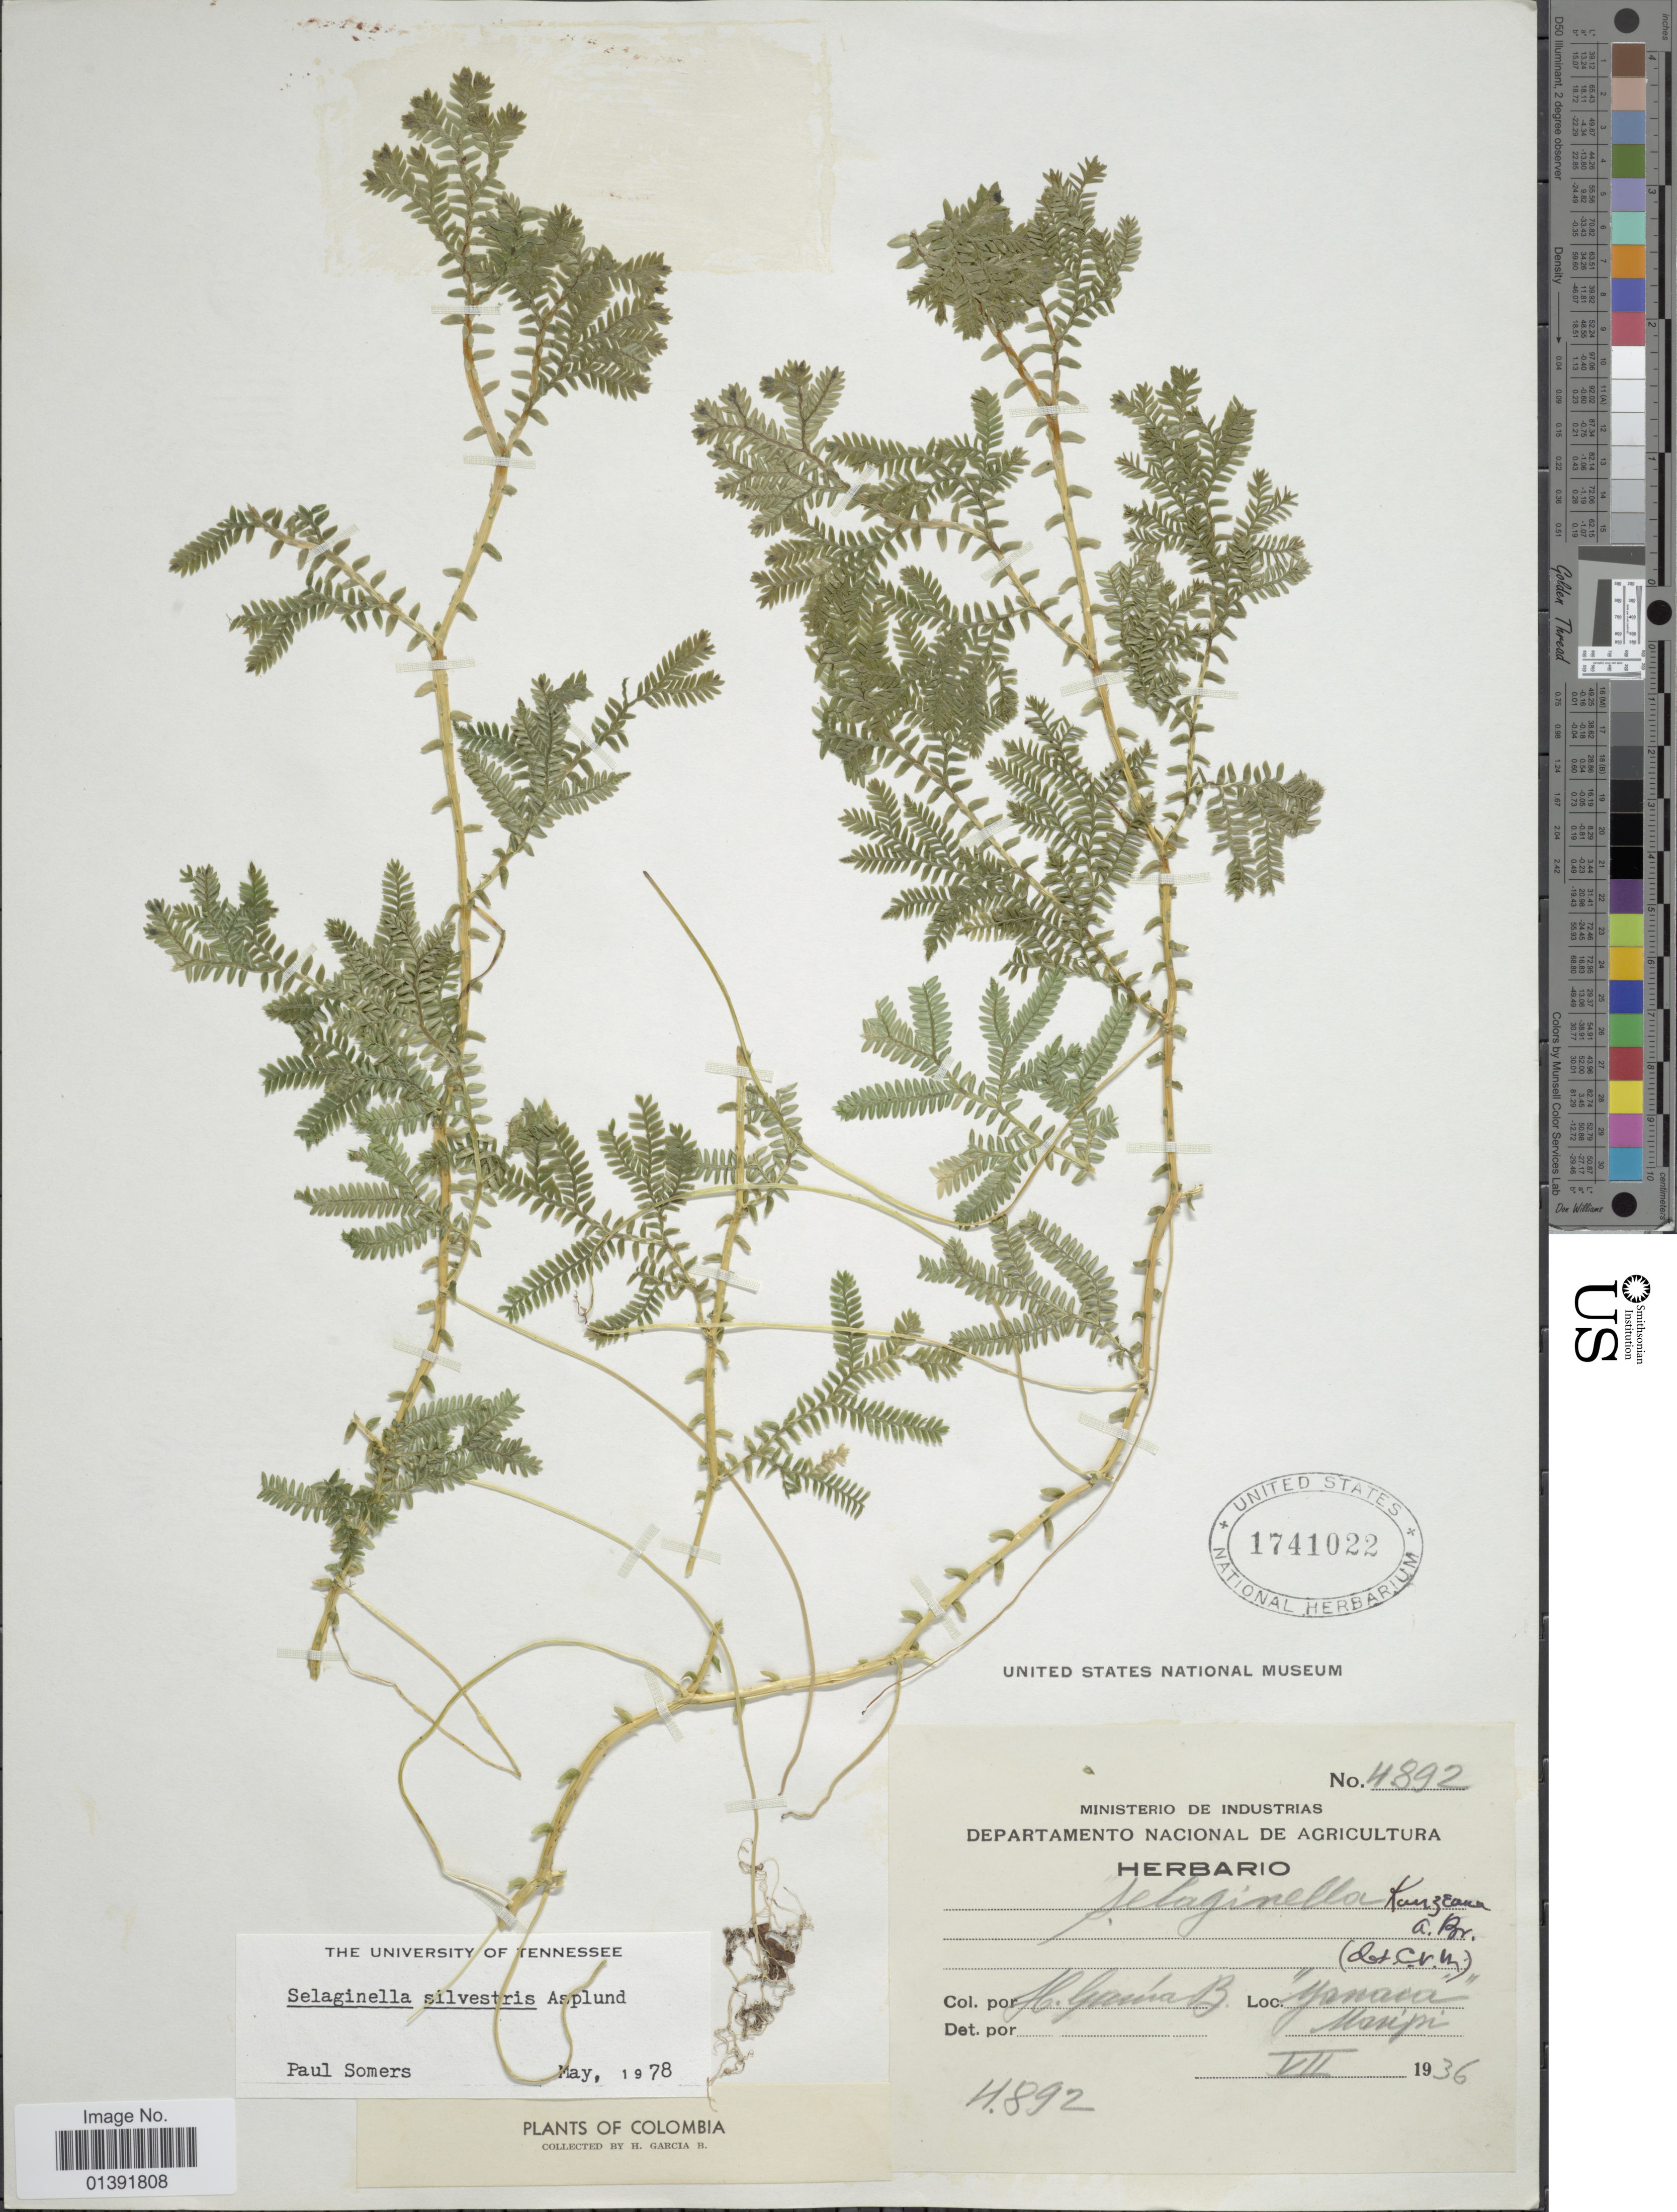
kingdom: Plantae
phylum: Tracheophyta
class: Lycopodiopsida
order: Selaginellales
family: Selaginellaceae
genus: Selaginella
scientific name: Selaginella silvestris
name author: Aspl.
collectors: H. Gama B.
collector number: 4892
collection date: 1936-07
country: Colombia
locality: Yanacá, Maripi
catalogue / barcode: US 1741022